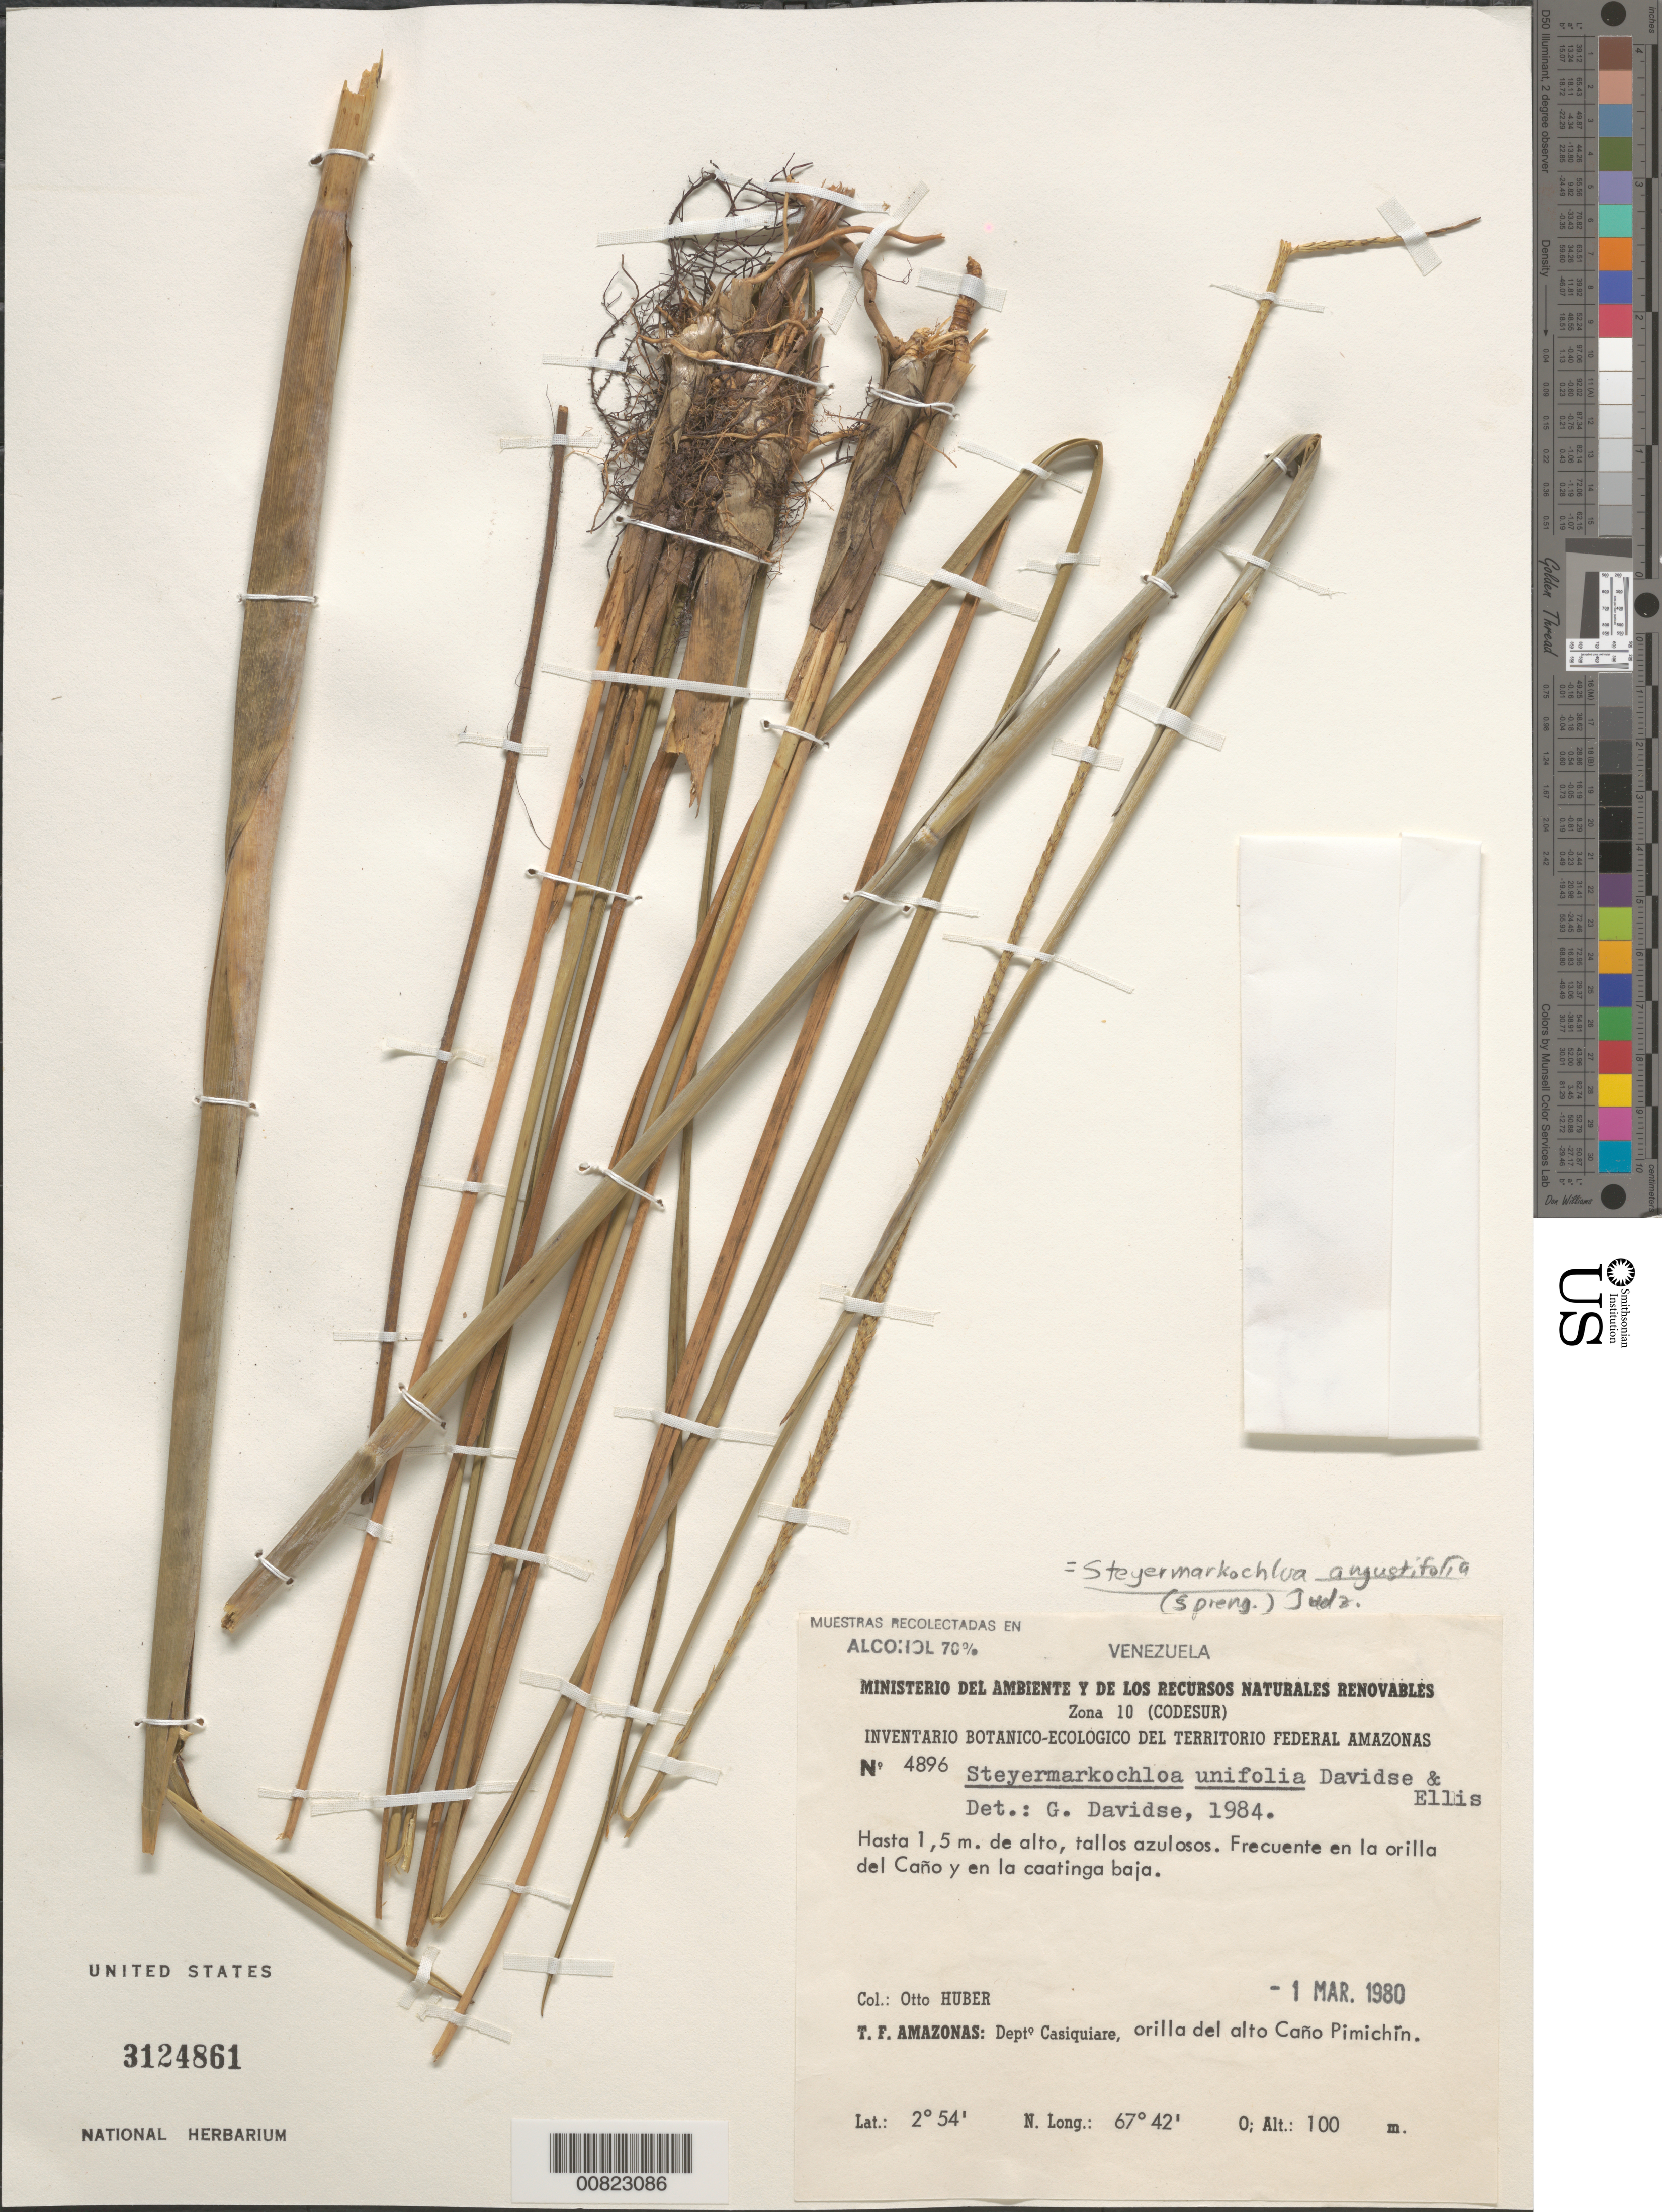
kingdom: Plantae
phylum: Tracheophyta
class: Liliopsida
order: Poales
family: Poaceae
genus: Steyermarkochloa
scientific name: Steyermarkochloa angustifolia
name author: (Spreng.) Judz.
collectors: O. Huber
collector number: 4896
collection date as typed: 1-Mar-80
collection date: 1980-03-01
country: Venezuela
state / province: Amazonas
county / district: Maroa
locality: Caño Pimichin, alto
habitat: Orilla del cano y en la caatinga baja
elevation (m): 100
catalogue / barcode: US 3124861